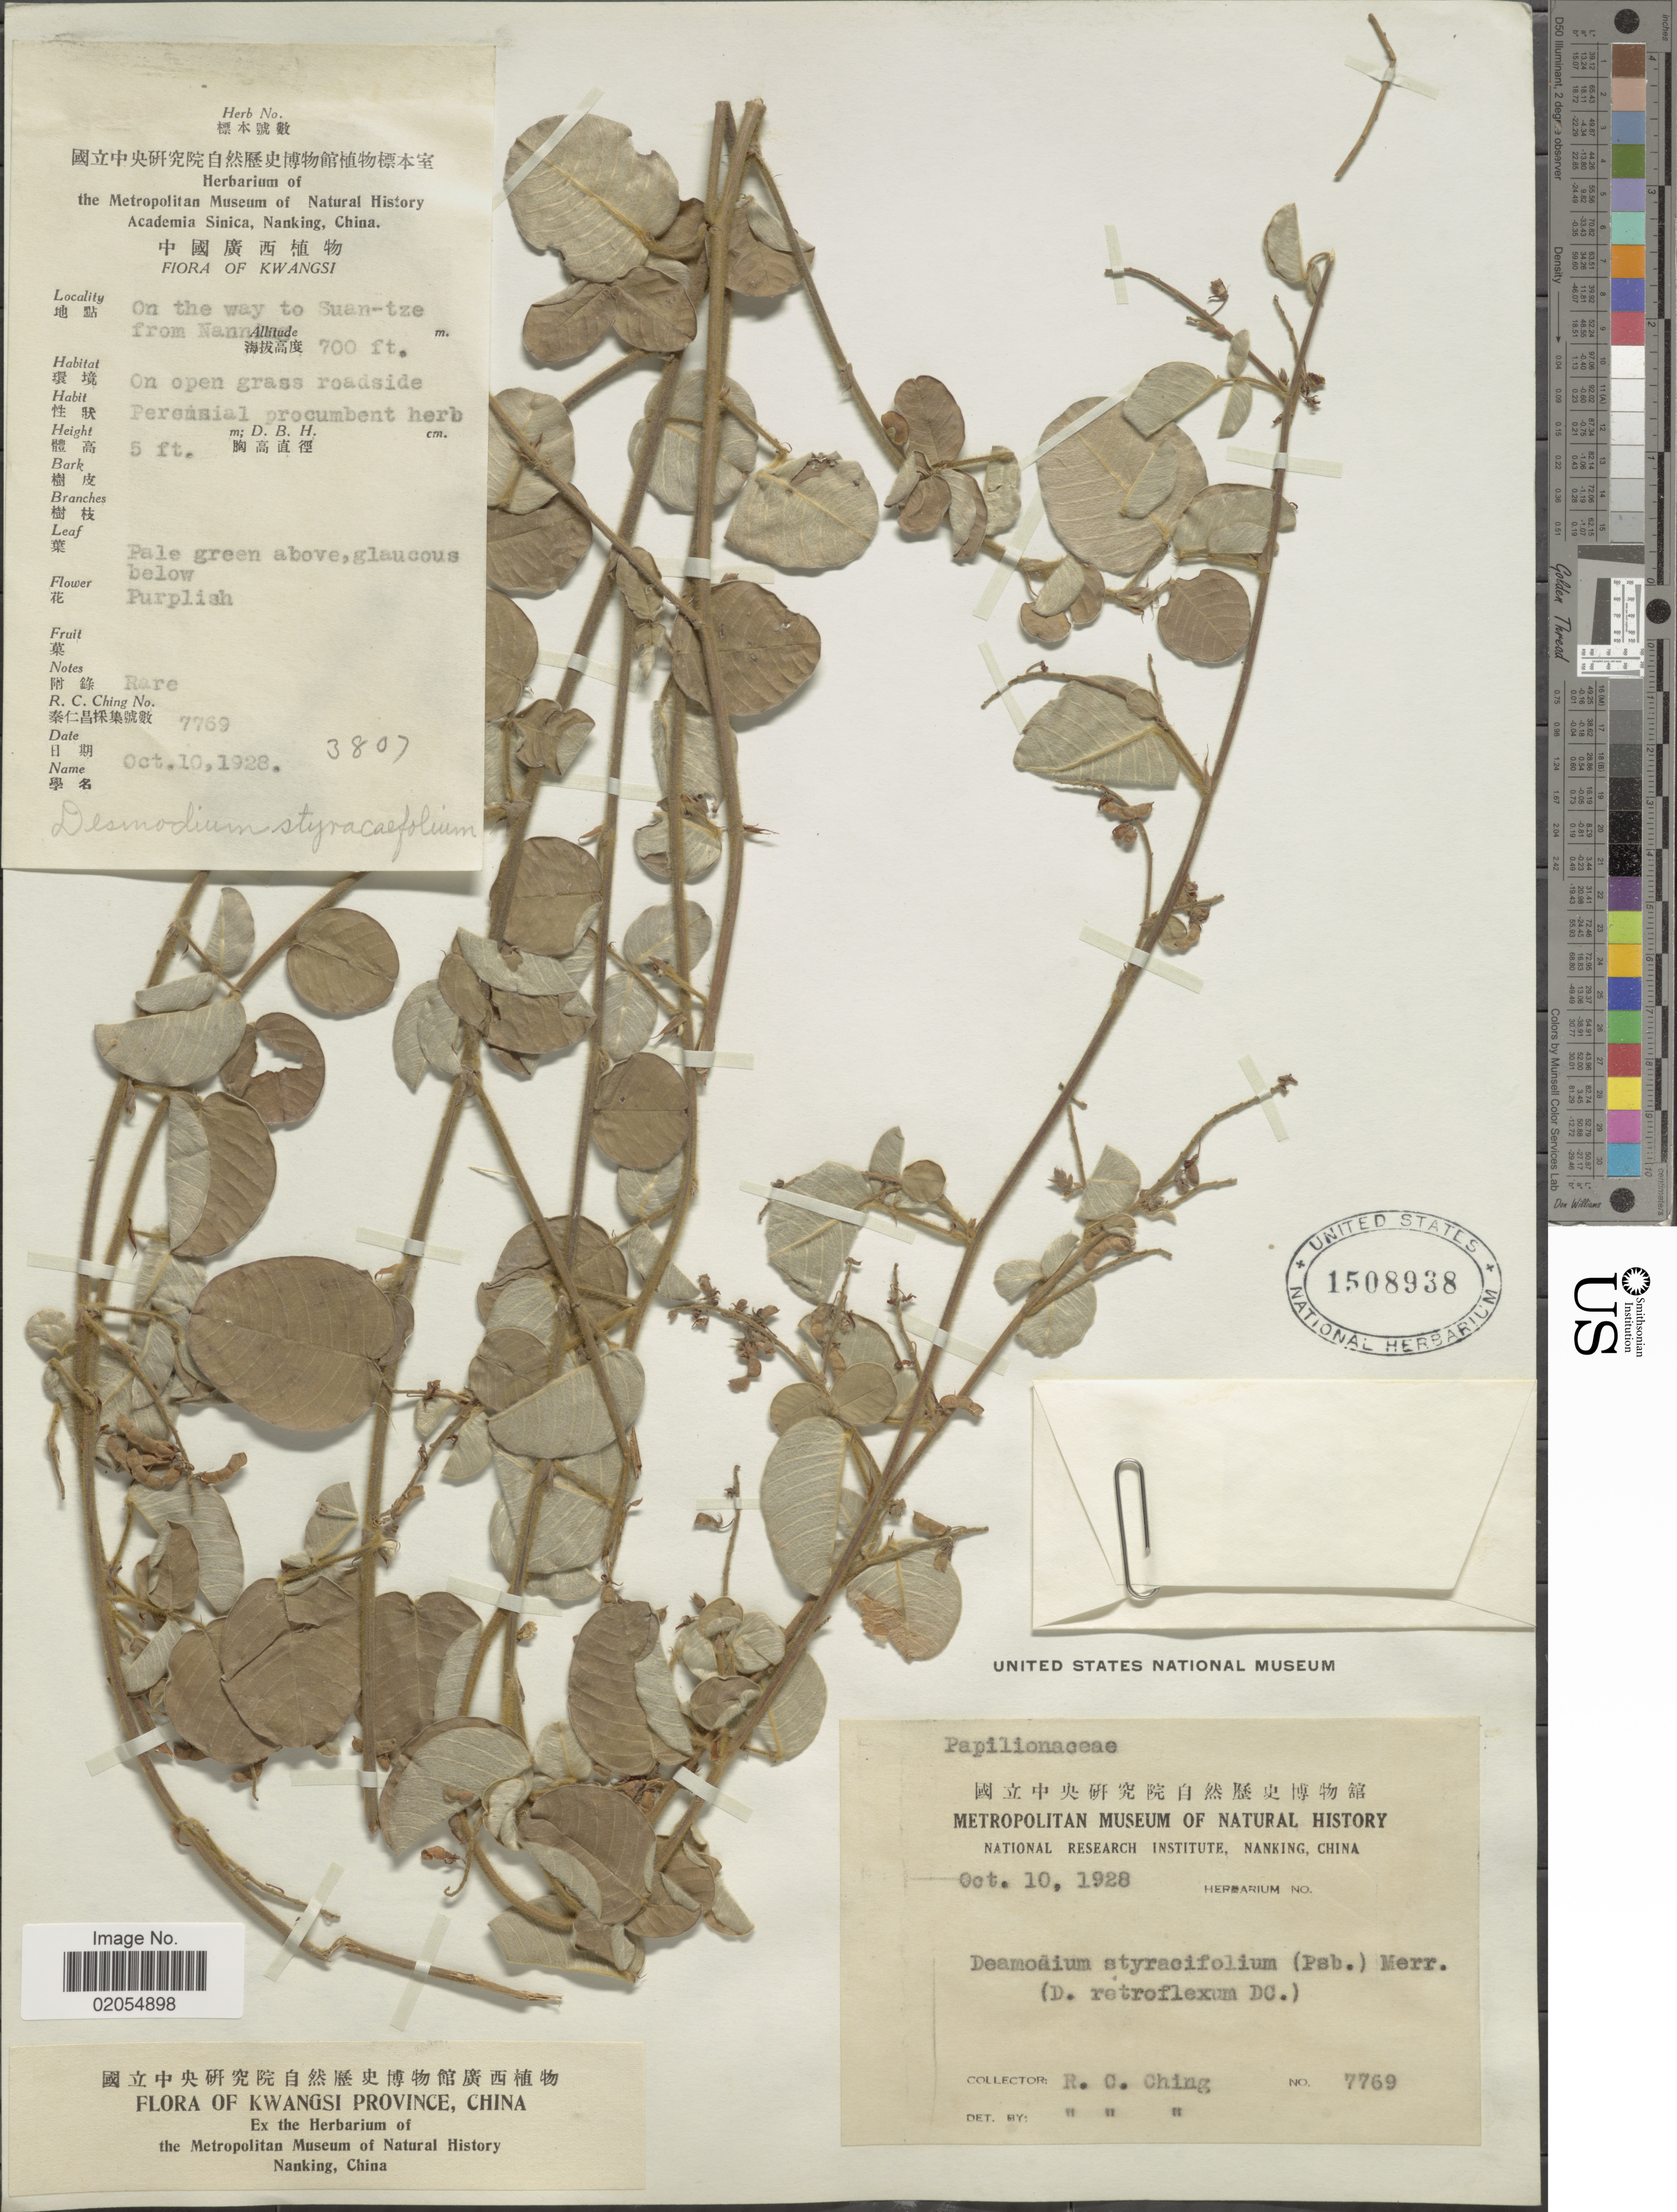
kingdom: Plantae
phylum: Tracheophyta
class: Magnoliopsida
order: Fabales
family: Fabaceae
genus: Grona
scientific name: Grona styracifolia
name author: (Osbeck) H. Ohashi & K. Ohashi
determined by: Strong, Mark T., (BOT), Smithsonian Institution - National Museum of Natural History (UNITED STATES)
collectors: R. C. Ching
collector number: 7769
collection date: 1928-10-10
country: China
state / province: Guangxi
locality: On the way to Suan-tze from Nanning. Kwangsi Province.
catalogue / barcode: US 1508938